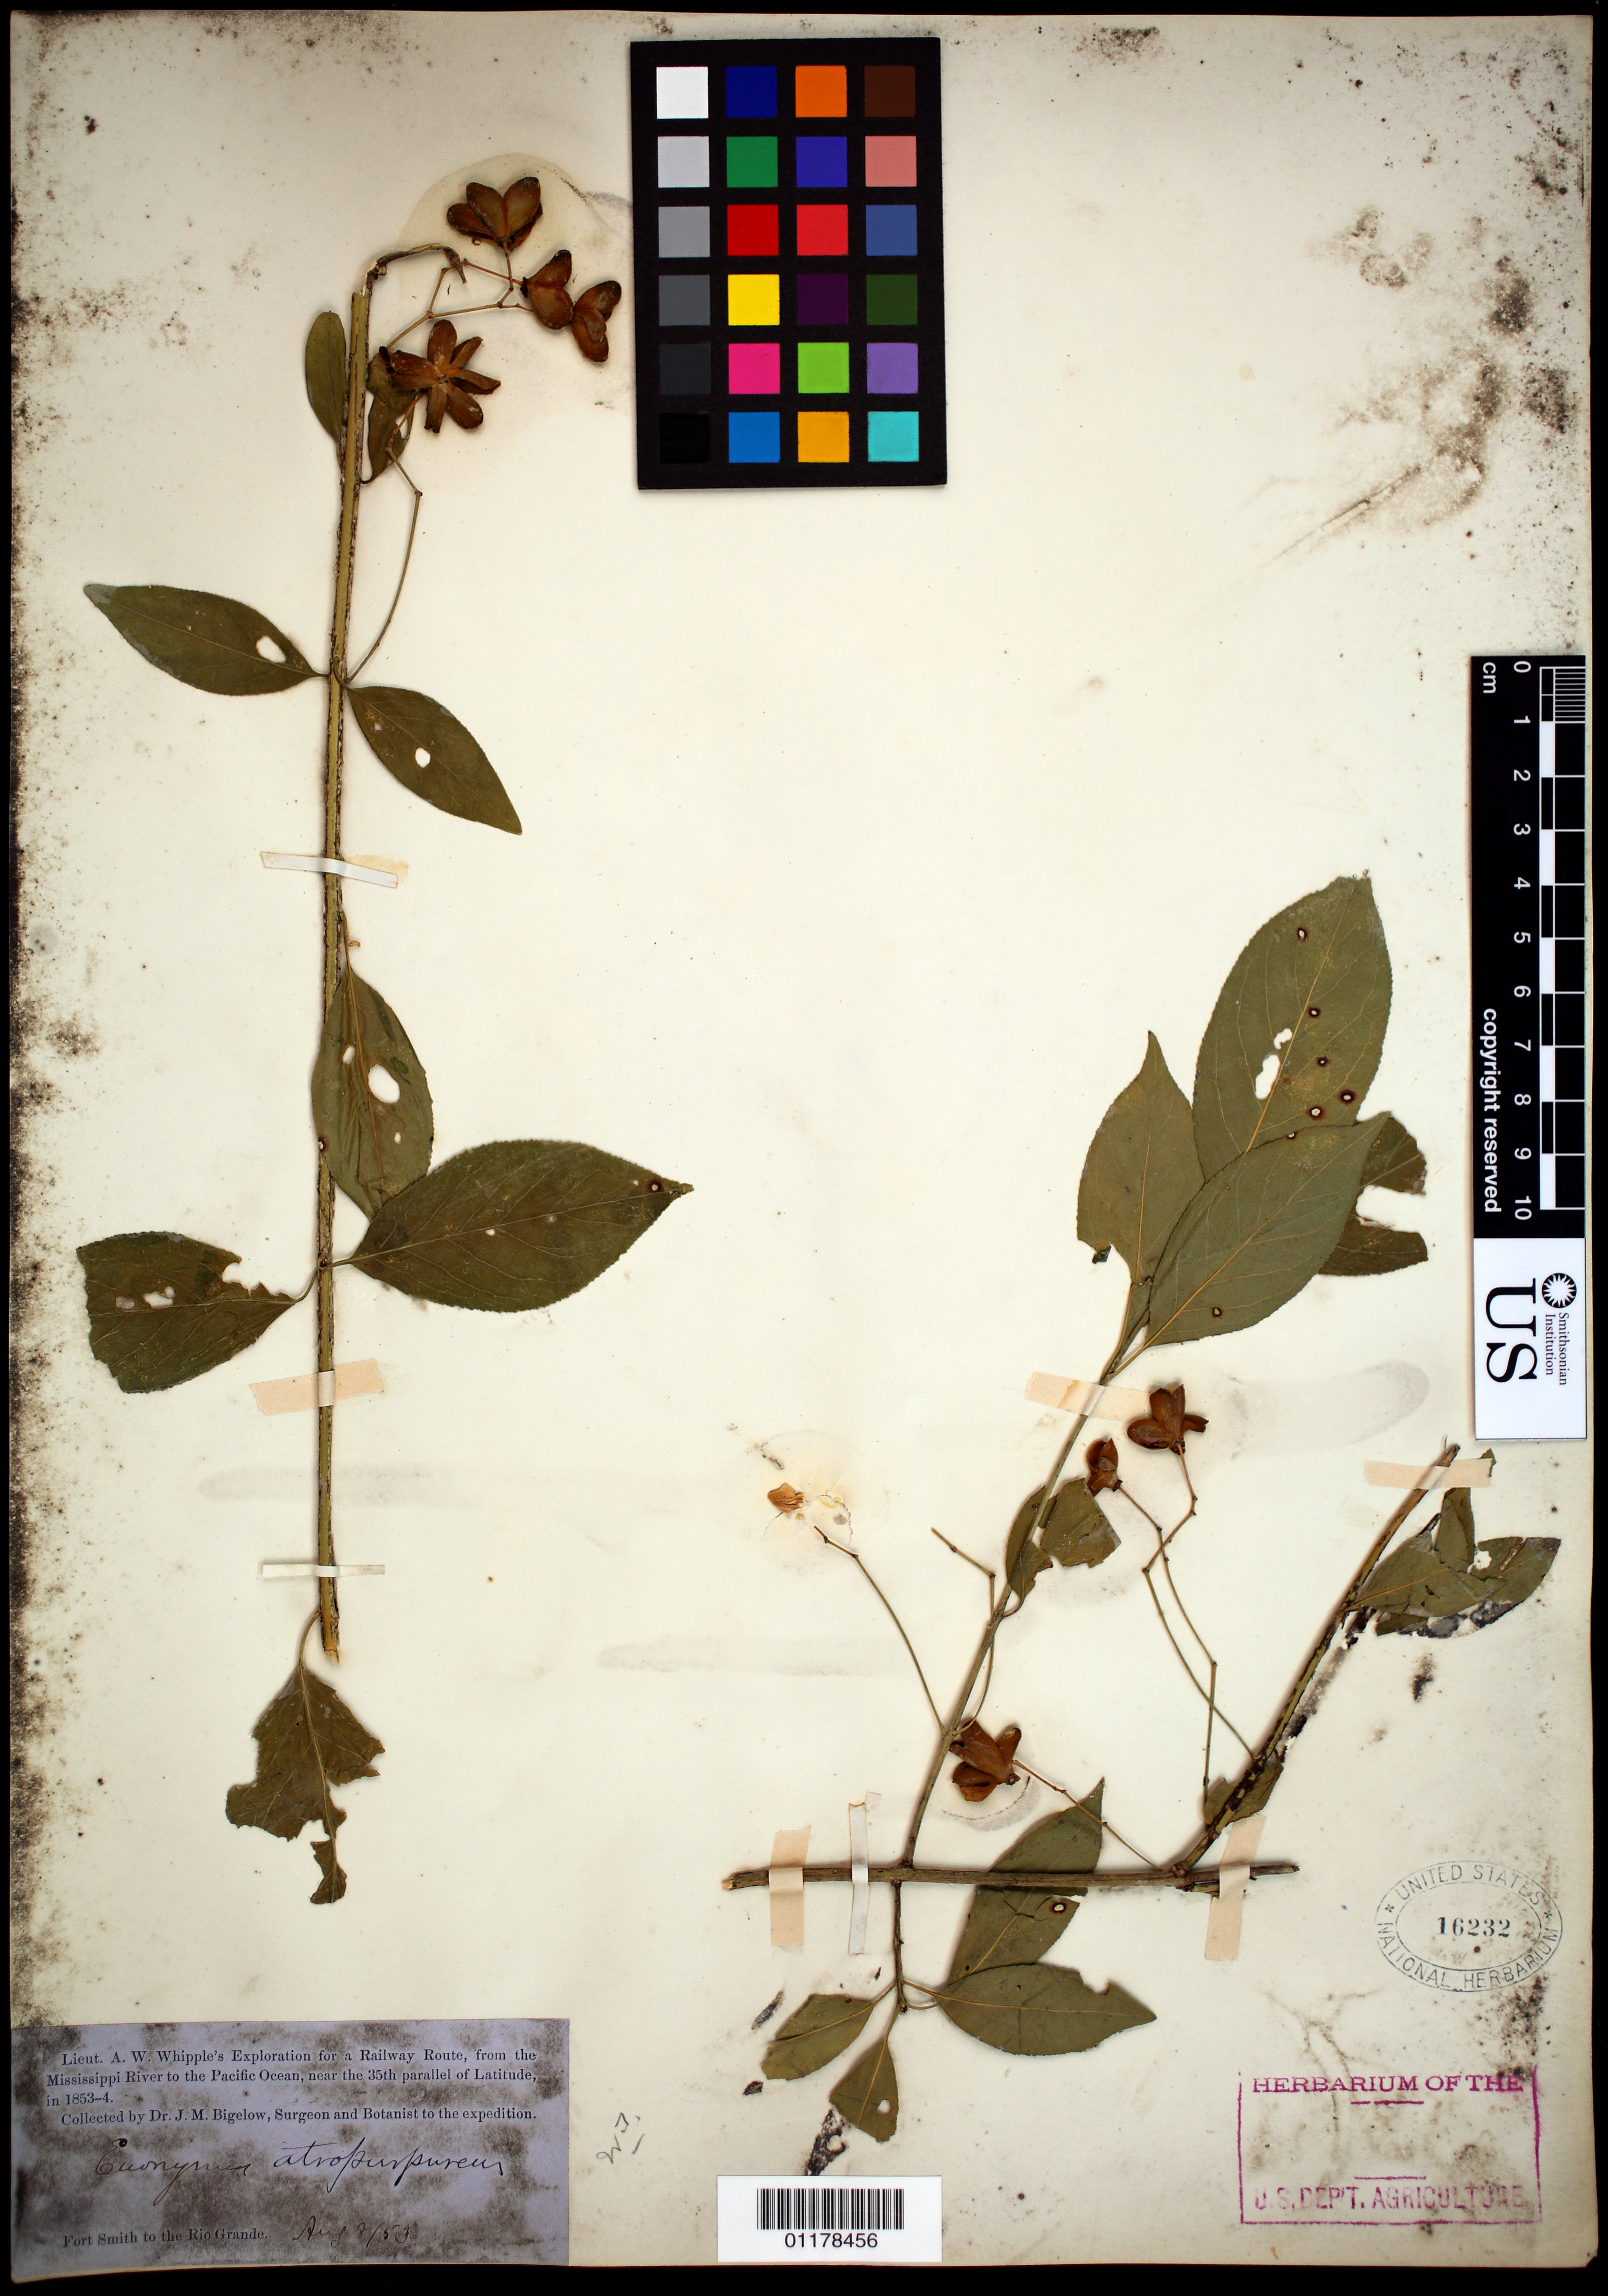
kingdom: Plantae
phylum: Tracheophyta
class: Magnoliopsida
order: Celastrales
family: Celastraceae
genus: Euonymus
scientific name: Euonymus atropurpureus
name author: Jacq.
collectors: J. M. Bigelow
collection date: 1853-08-08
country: United States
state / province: Oklahoma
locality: Fort Smith to the Rio Grande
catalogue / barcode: US 16232